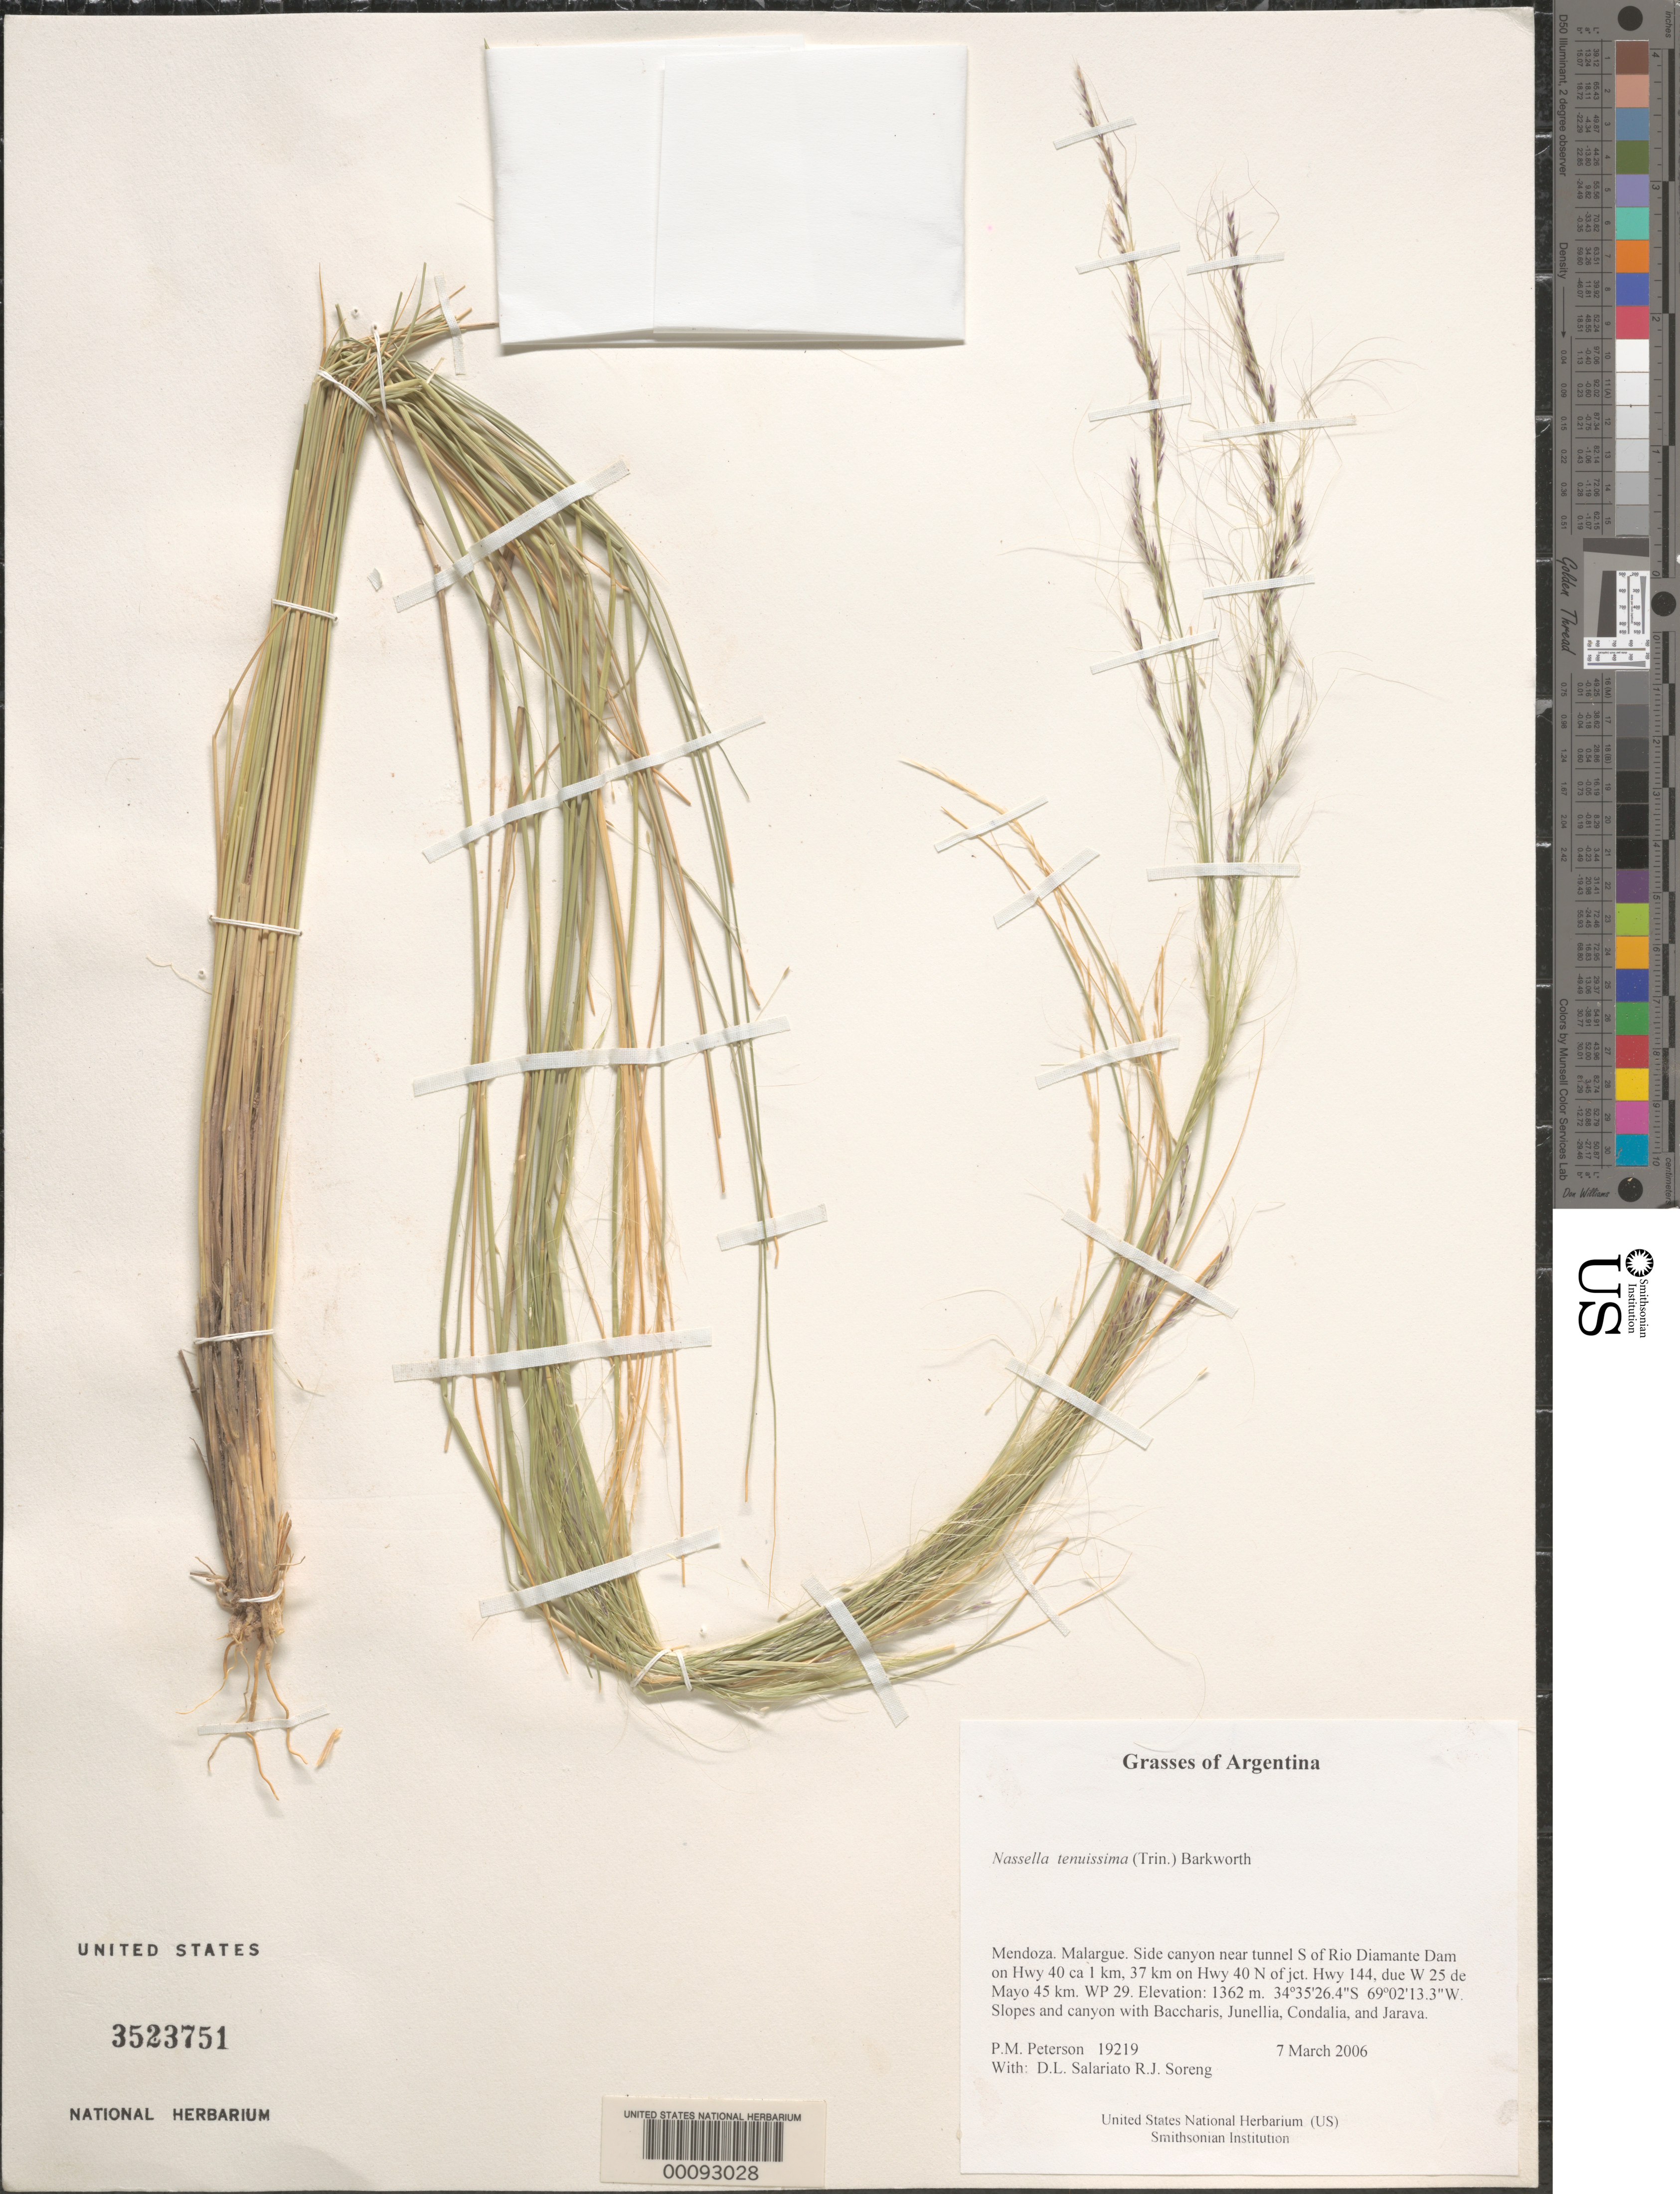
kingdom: Plantae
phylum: Tracheophyta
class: Liliopsida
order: Poales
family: Poaceae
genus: Nassella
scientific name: Nassella tenuissima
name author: (Trin.) Barkworth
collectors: P. M. Peterson, R. J. Soreng, D. Salariato & A. Panizza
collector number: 19219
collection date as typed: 07 Mar 2006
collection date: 2006-03-07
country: Argentina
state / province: Mendoza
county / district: Malargue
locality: Side canyon near tunnel S of Rio Diamante Dam on Hwy 40 ca 1 km, 37 km on Hwy 40 N of jct. Hwy 144, due W 25 de Mayo 45 km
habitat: Slopes and canyon with Baccharis, Junellia, Condalia, and Jarava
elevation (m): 1362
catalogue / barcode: US 3523751